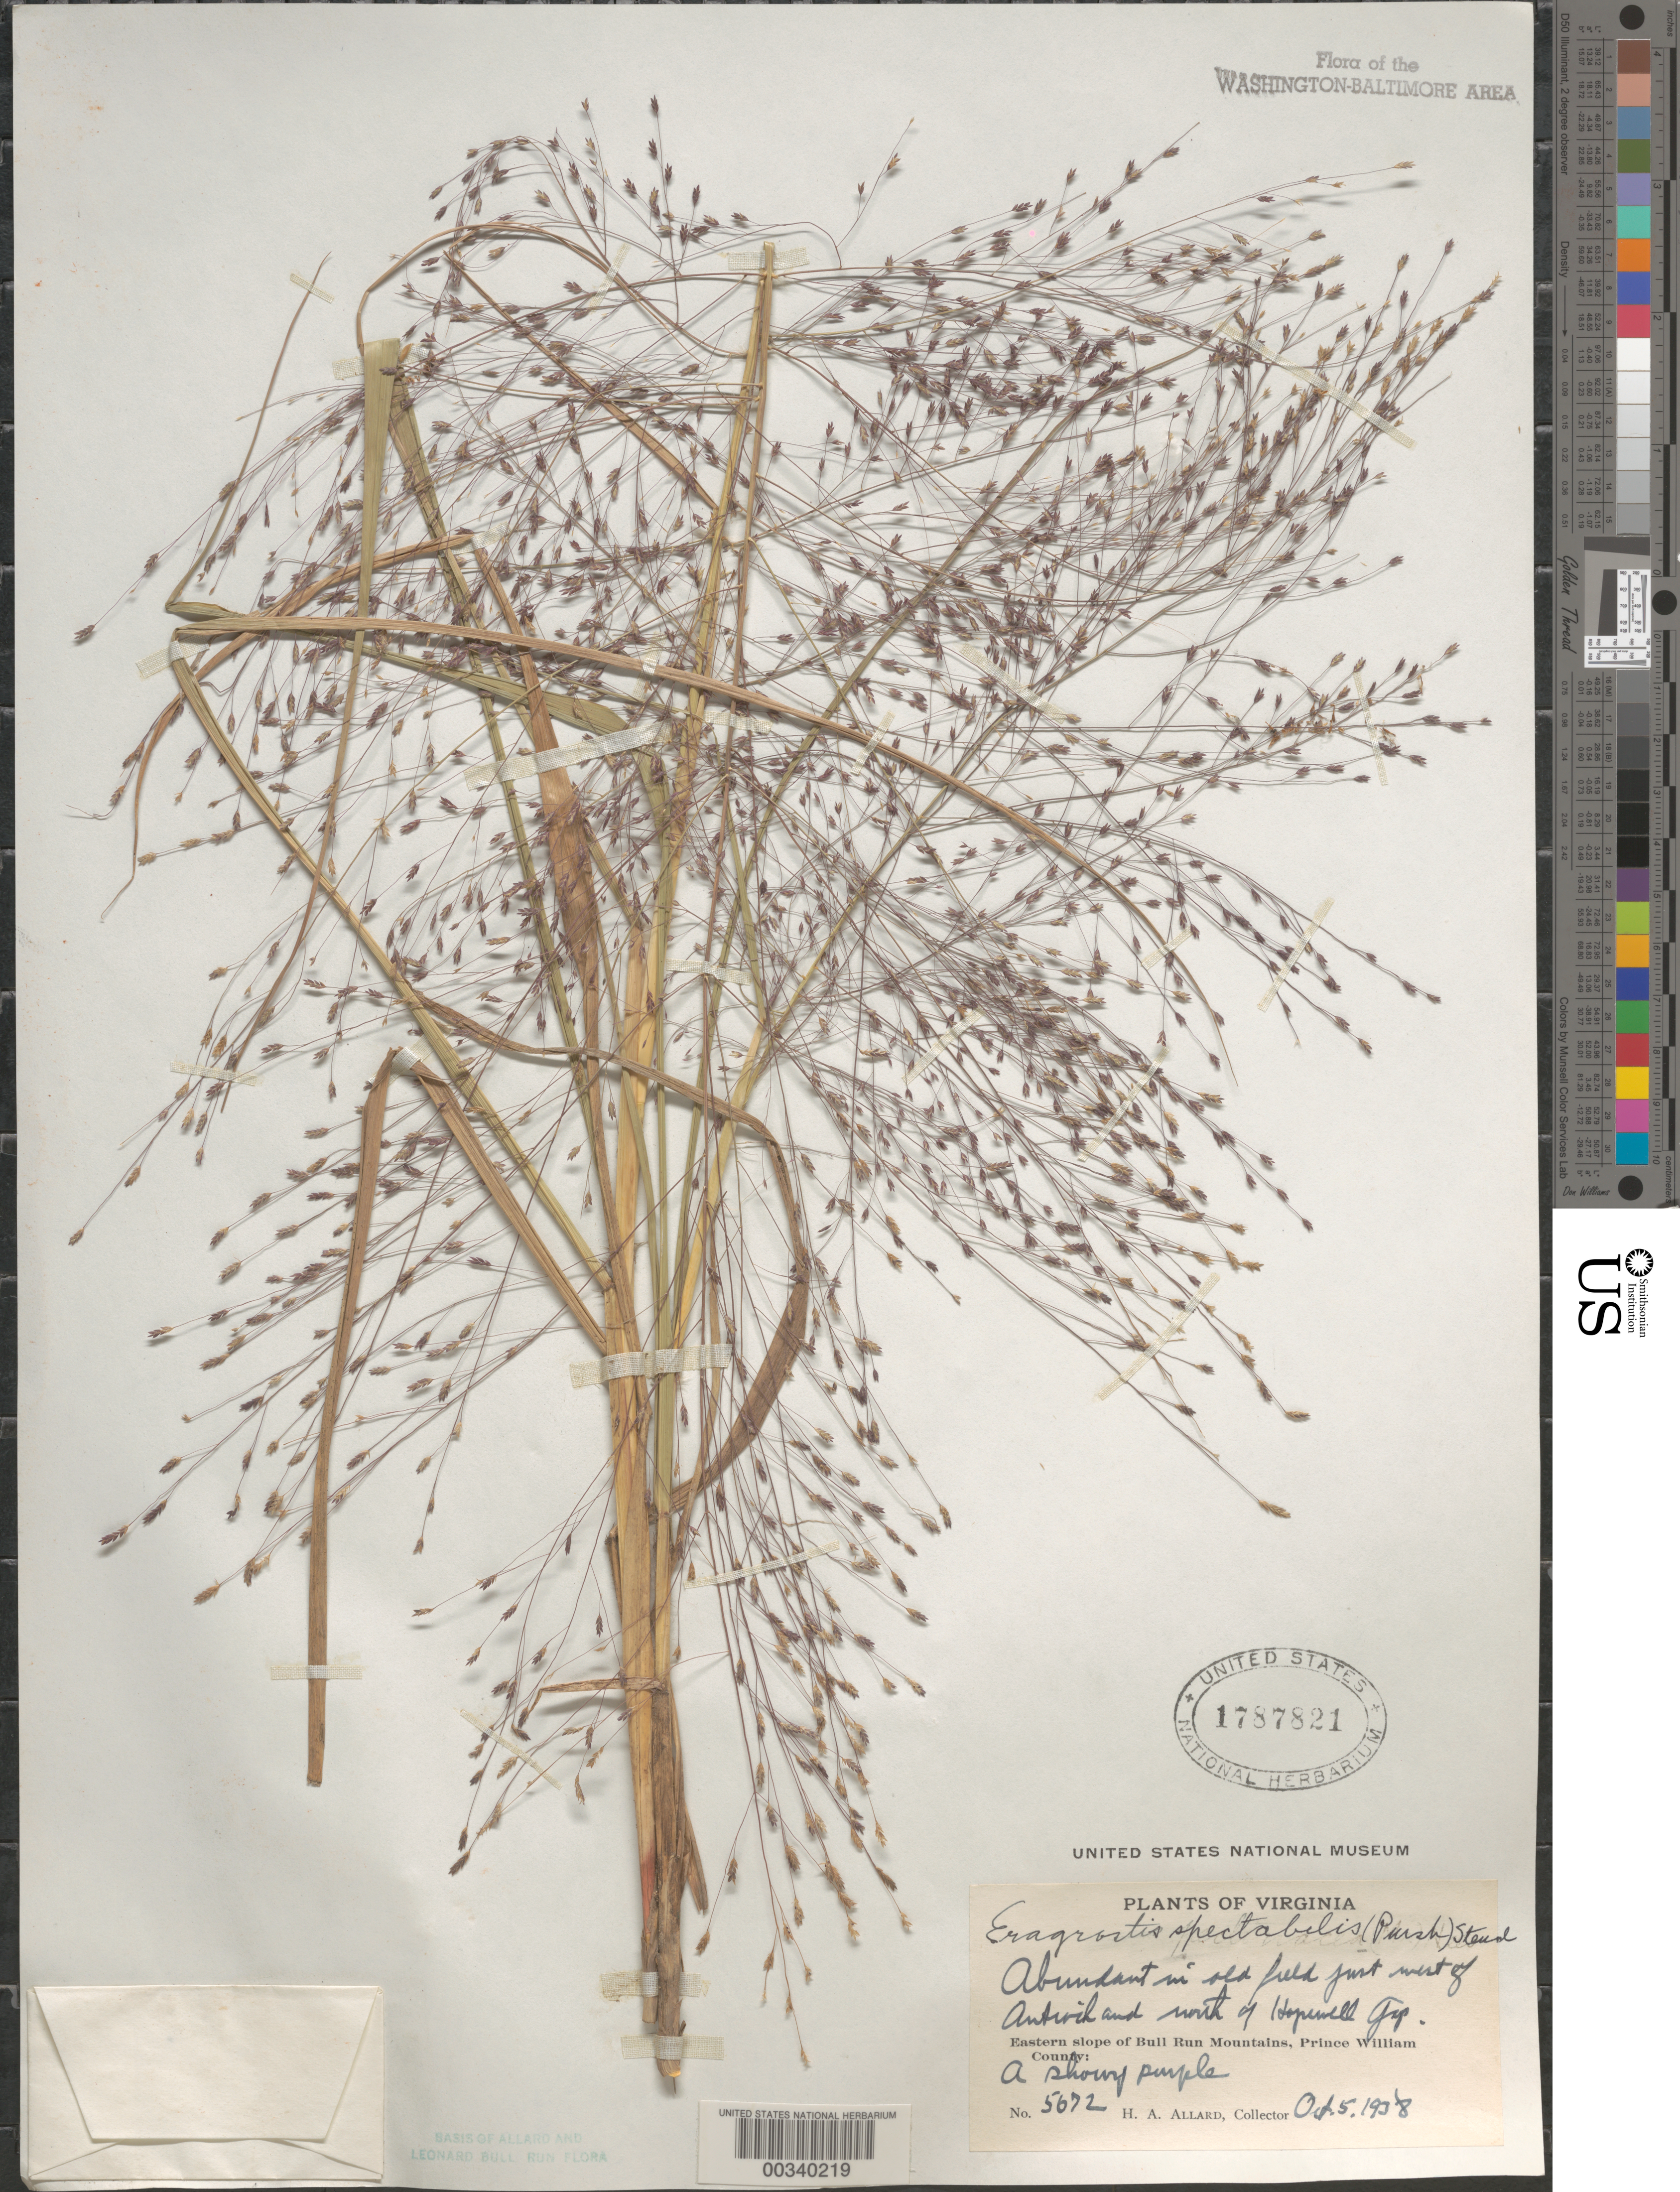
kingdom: Plantae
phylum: Tracheophyta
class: Liliopsida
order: Poales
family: Poaceae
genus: Eragrostis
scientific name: Eragrostis spectabilis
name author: (Pursh) Steud.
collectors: H. A. Allard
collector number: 5672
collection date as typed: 05 Oct 1938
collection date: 1938-10-05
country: United States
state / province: Virginia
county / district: Prince William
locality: West of Antioch and north of Hopewell Gap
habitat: In old field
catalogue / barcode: US 1787821